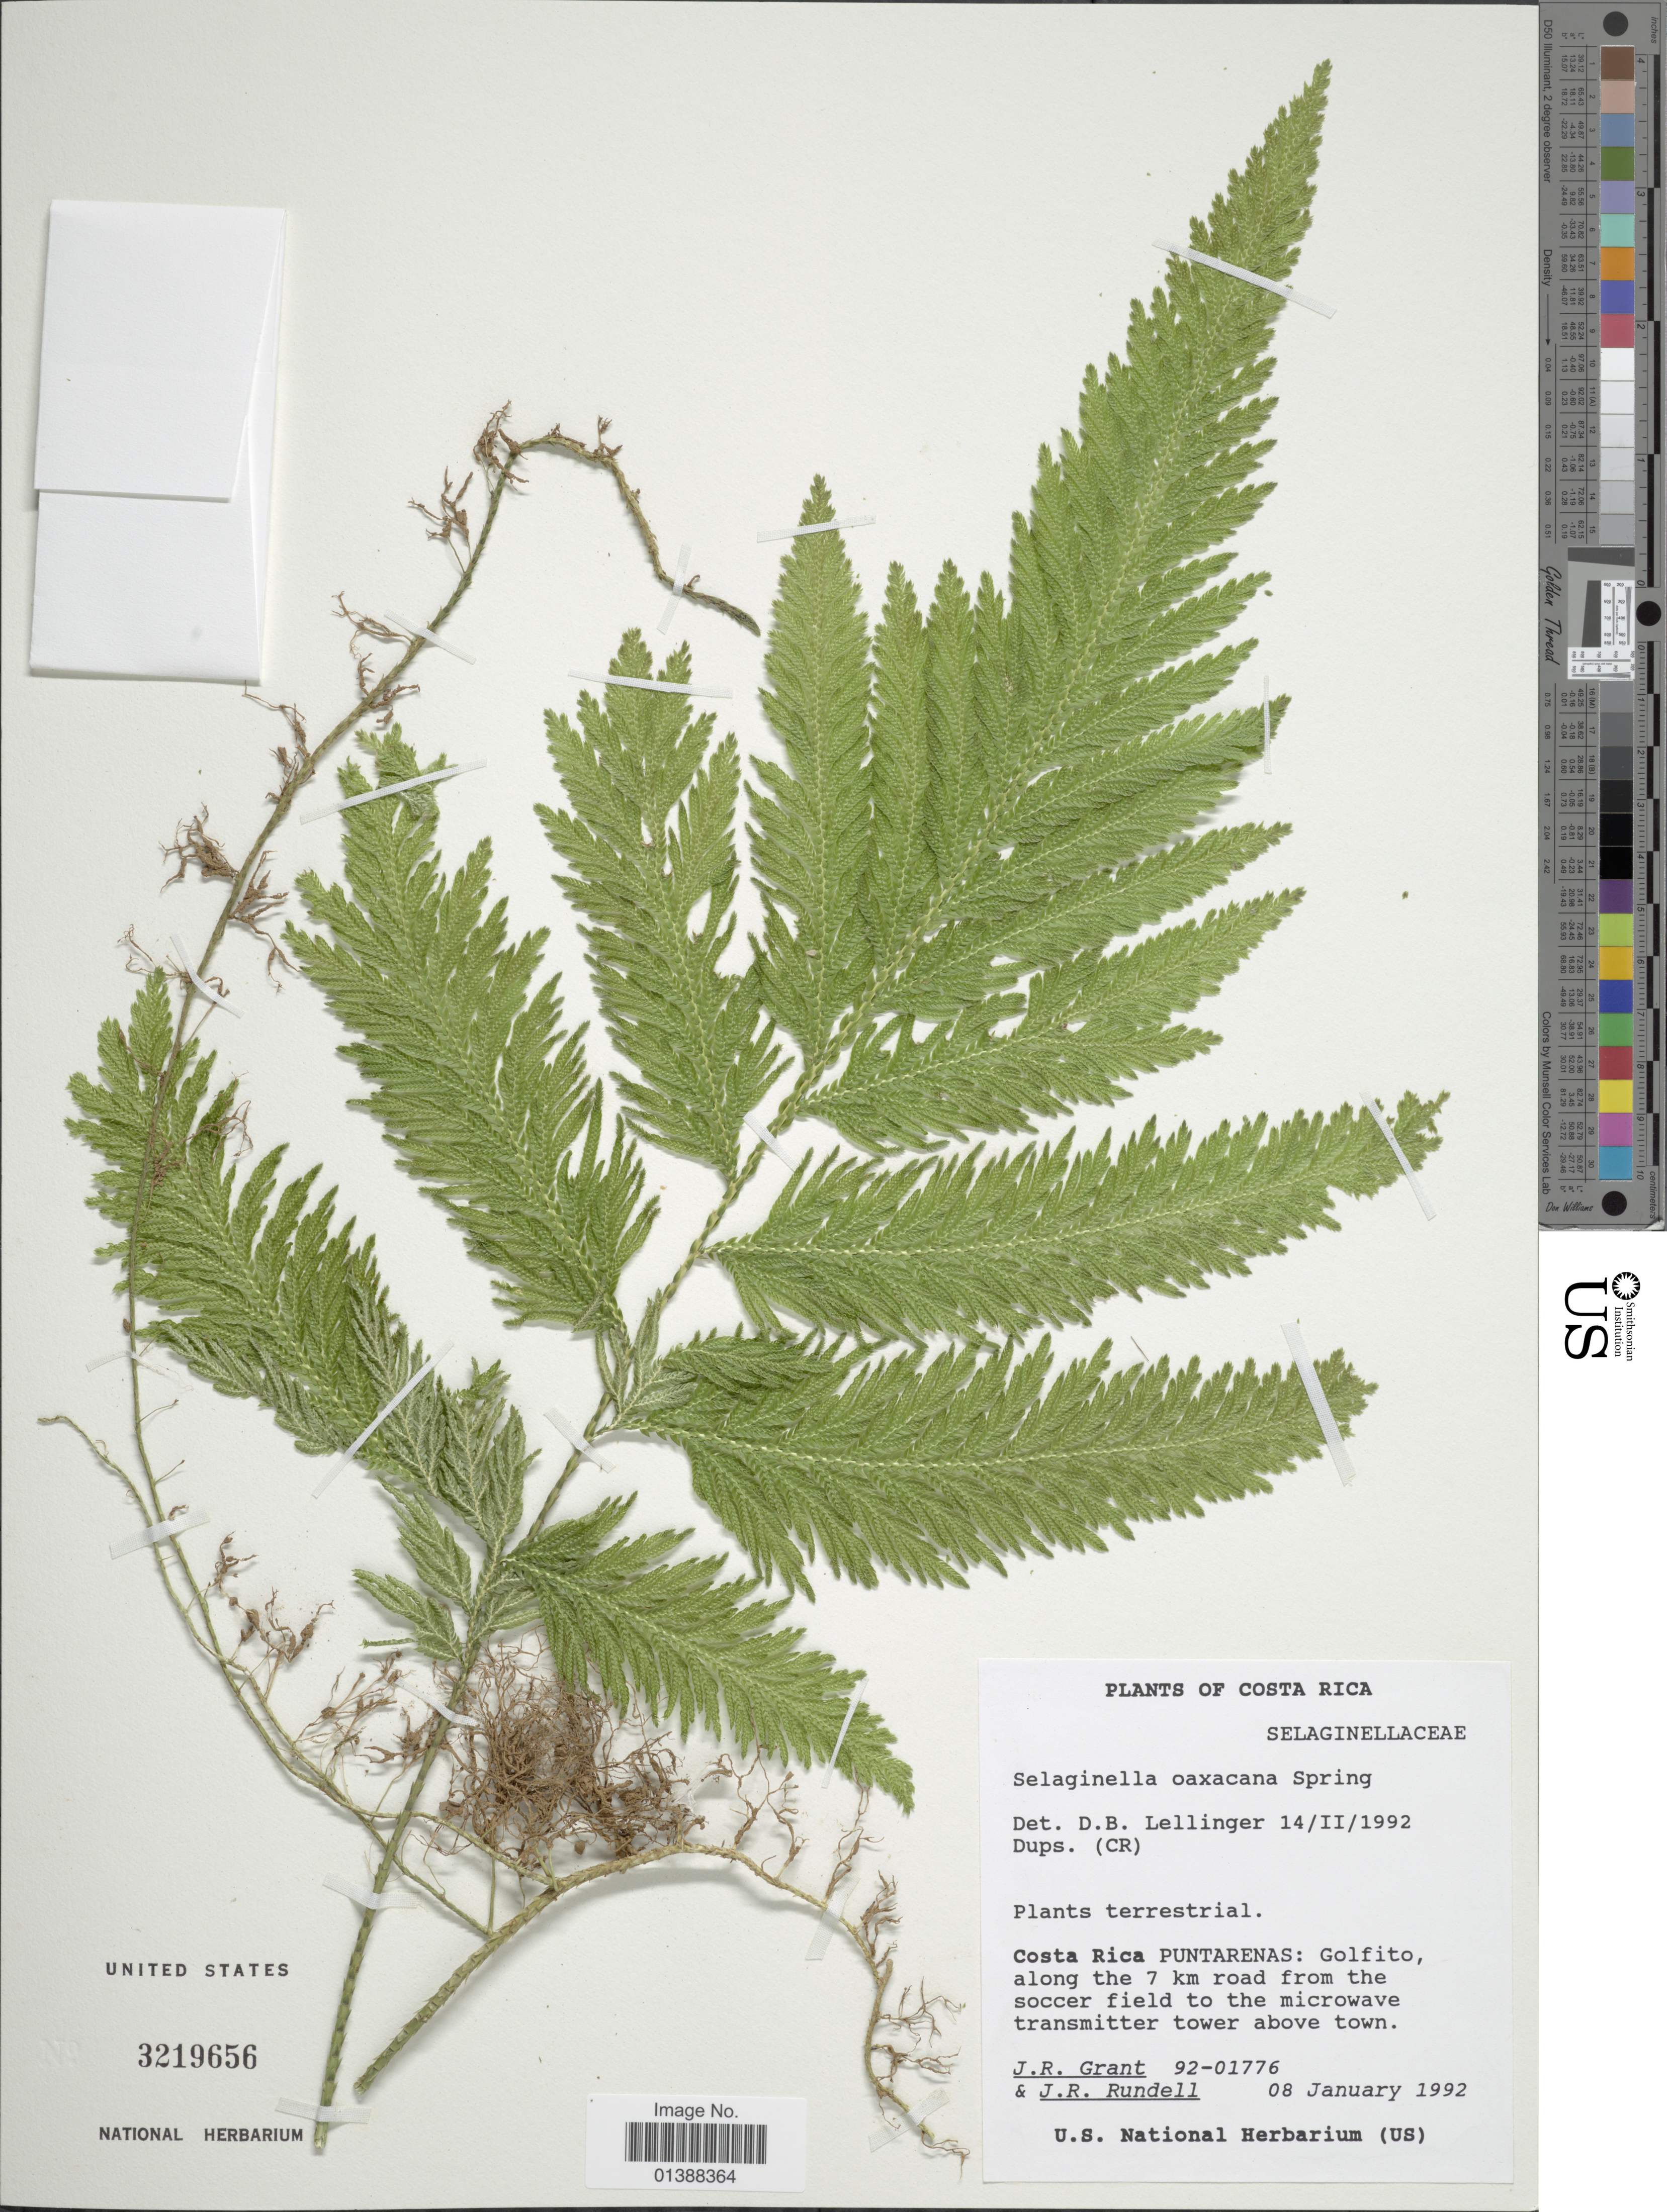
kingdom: Plantae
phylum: Tracheophyta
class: Lycopodiopsida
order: Selaginellales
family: Selaginellaceae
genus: Selaginella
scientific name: Selaginella oaxacana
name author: Spring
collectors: J. Grant & J. R. Rundell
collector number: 92-01776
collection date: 1992-01-08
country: Costa Rica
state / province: Puntarenas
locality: Golfito, along the 7 km road from the soccer field to the microwave transmitter tower above town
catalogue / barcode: US 3219656